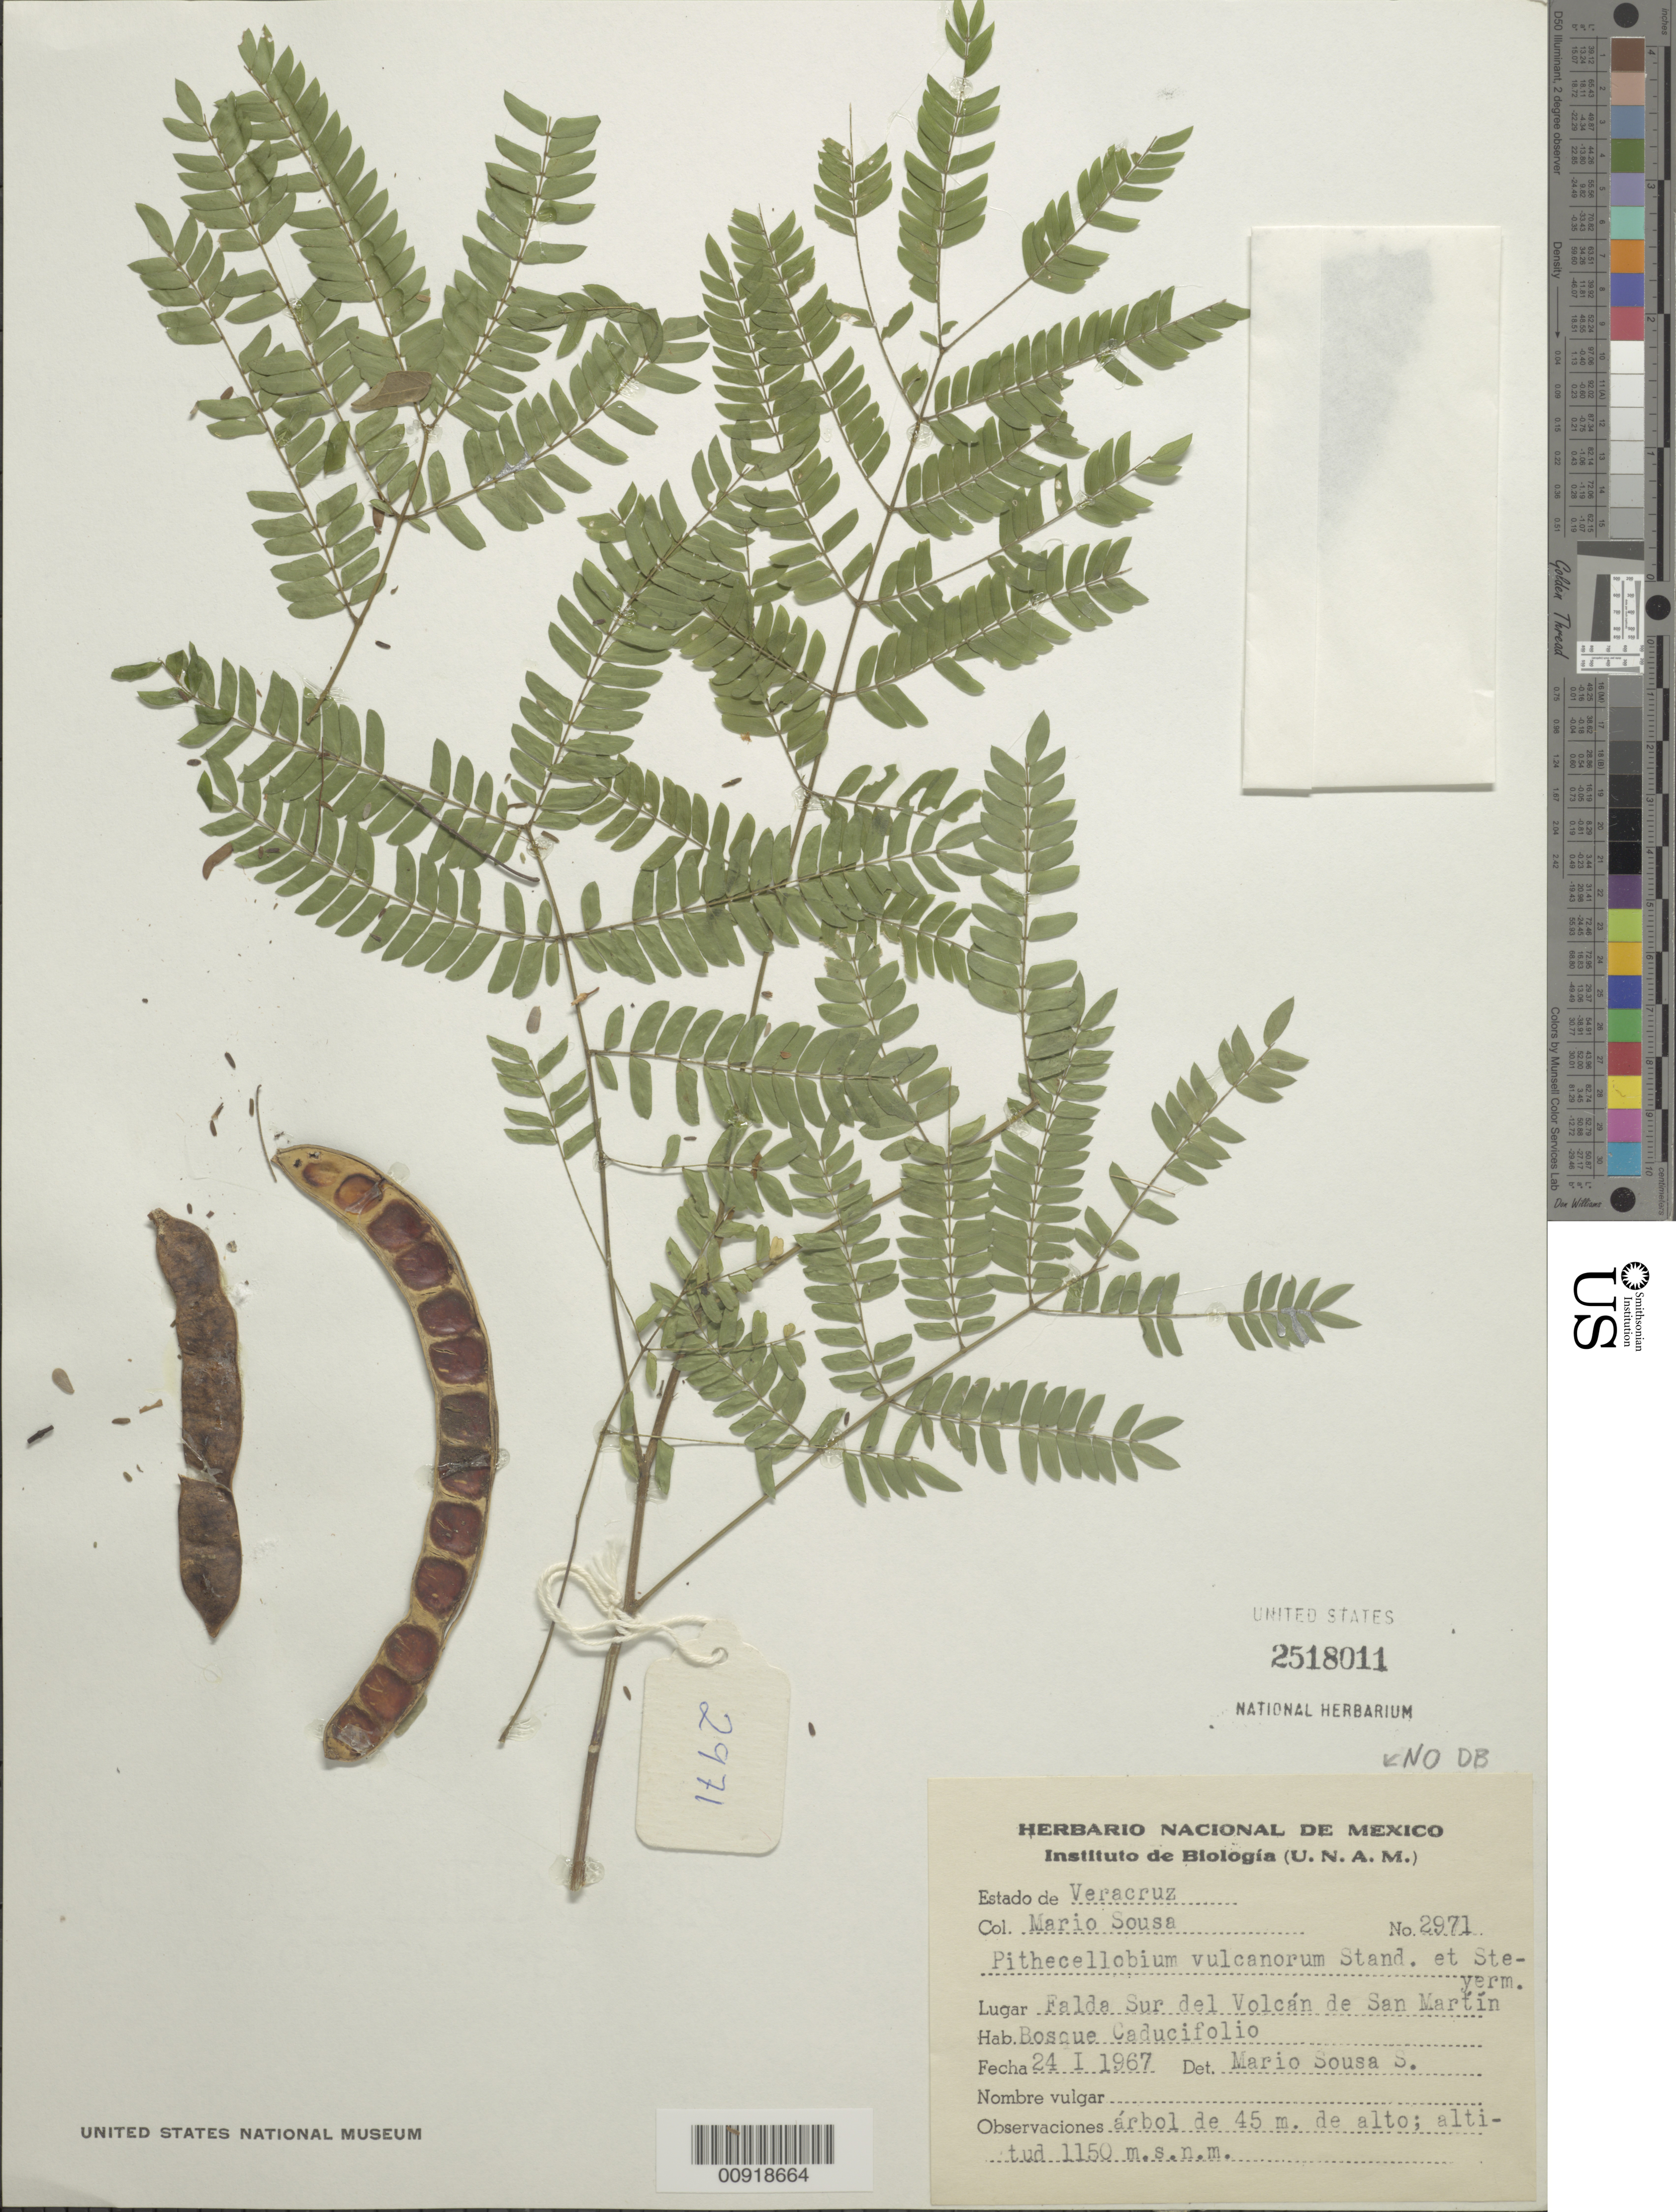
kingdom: Plantae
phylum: Tracheophyta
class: Magnoliopsida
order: Fabales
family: Fabaceae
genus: Pithecellobium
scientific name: Pithecellobium sp.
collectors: M. Sousa S.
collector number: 2971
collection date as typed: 24 Jan 1967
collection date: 1967-01-24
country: Mexico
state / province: Veracruz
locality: Falda Sur del Volcán de San Martín.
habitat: Bosque caducifolio.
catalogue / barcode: US 2518011